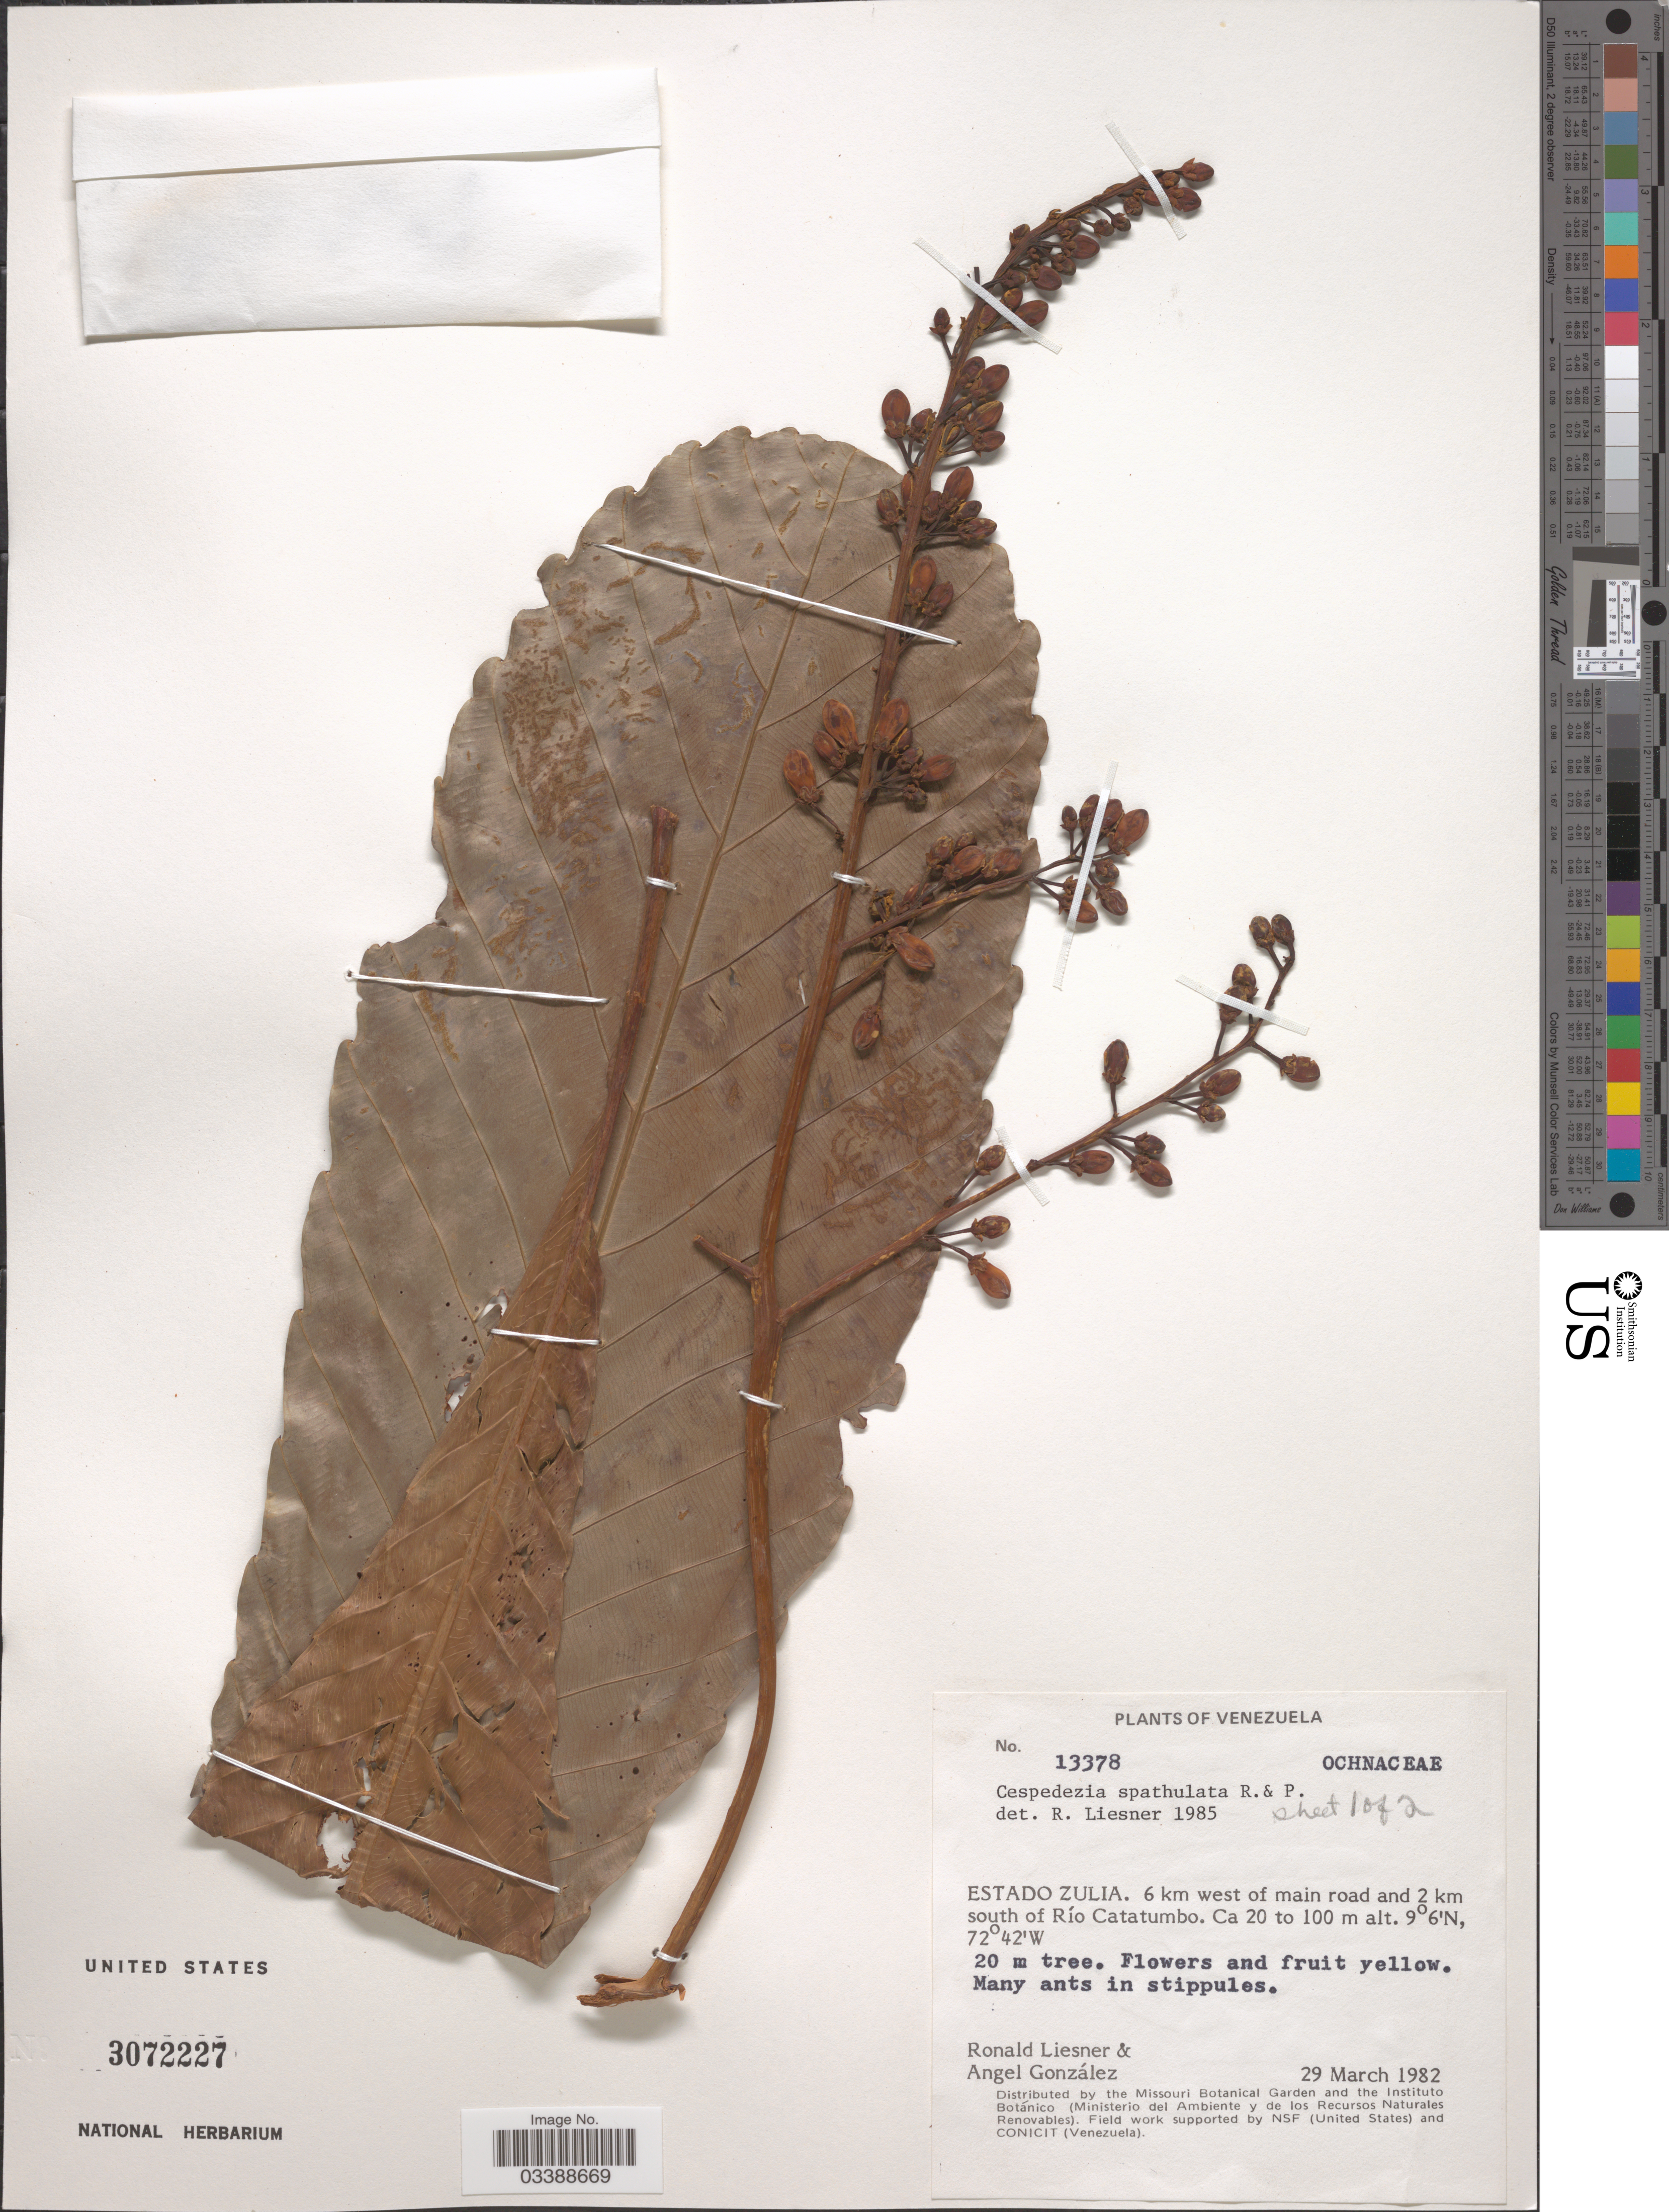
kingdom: Plantae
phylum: Tracheophyta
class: Magnoliopsida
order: Malpighiales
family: Ochnaceae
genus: Cespedesia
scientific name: Cespedesia spathulata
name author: (Ruiz & Pav.) Planch.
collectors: R. L. Liesner & A. C. González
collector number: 13378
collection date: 1982-03-29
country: Venezuela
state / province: Zulia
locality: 6 km west of main road and 2 km south of Río Catatumbo.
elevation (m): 20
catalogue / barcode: US 3072227